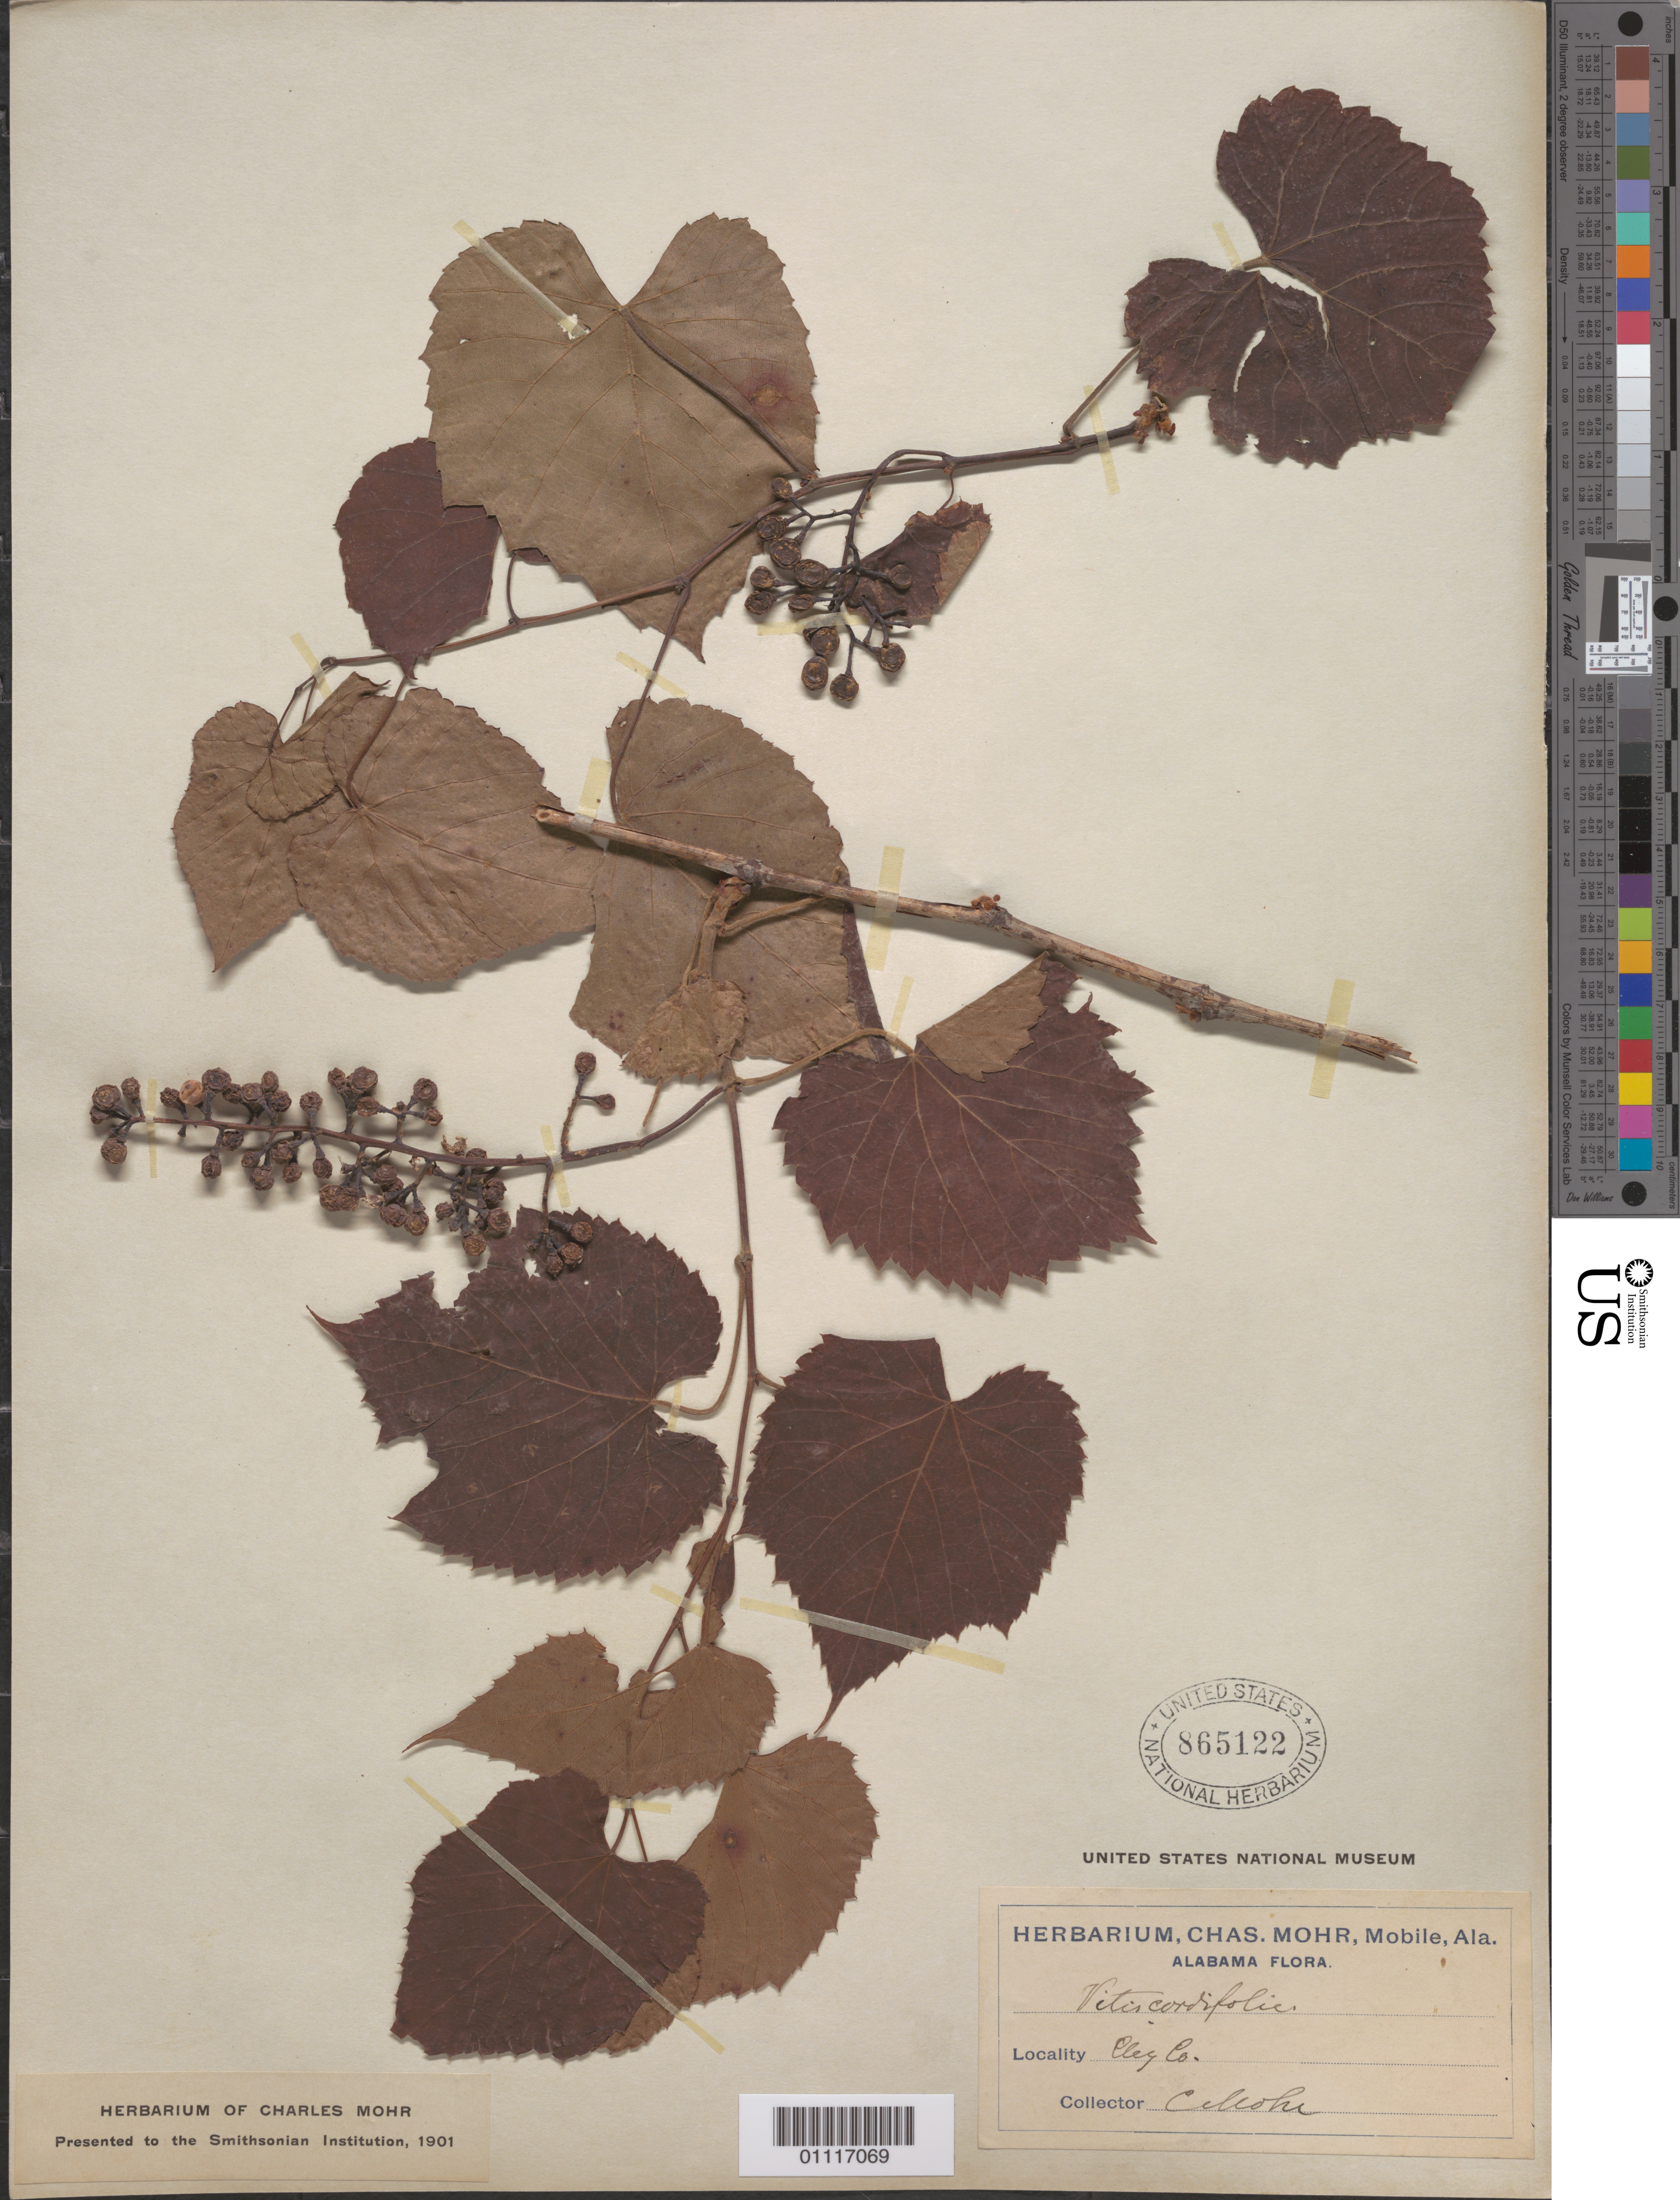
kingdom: Plantae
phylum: Tracheophyta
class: Magnoliopsida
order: Vitales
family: Vitaceae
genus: Vitis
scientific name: Vitis cordifolia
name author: Michx.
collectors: C. T. Mohr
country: United States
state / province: Alabama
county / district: Clay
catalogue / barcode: US 865122